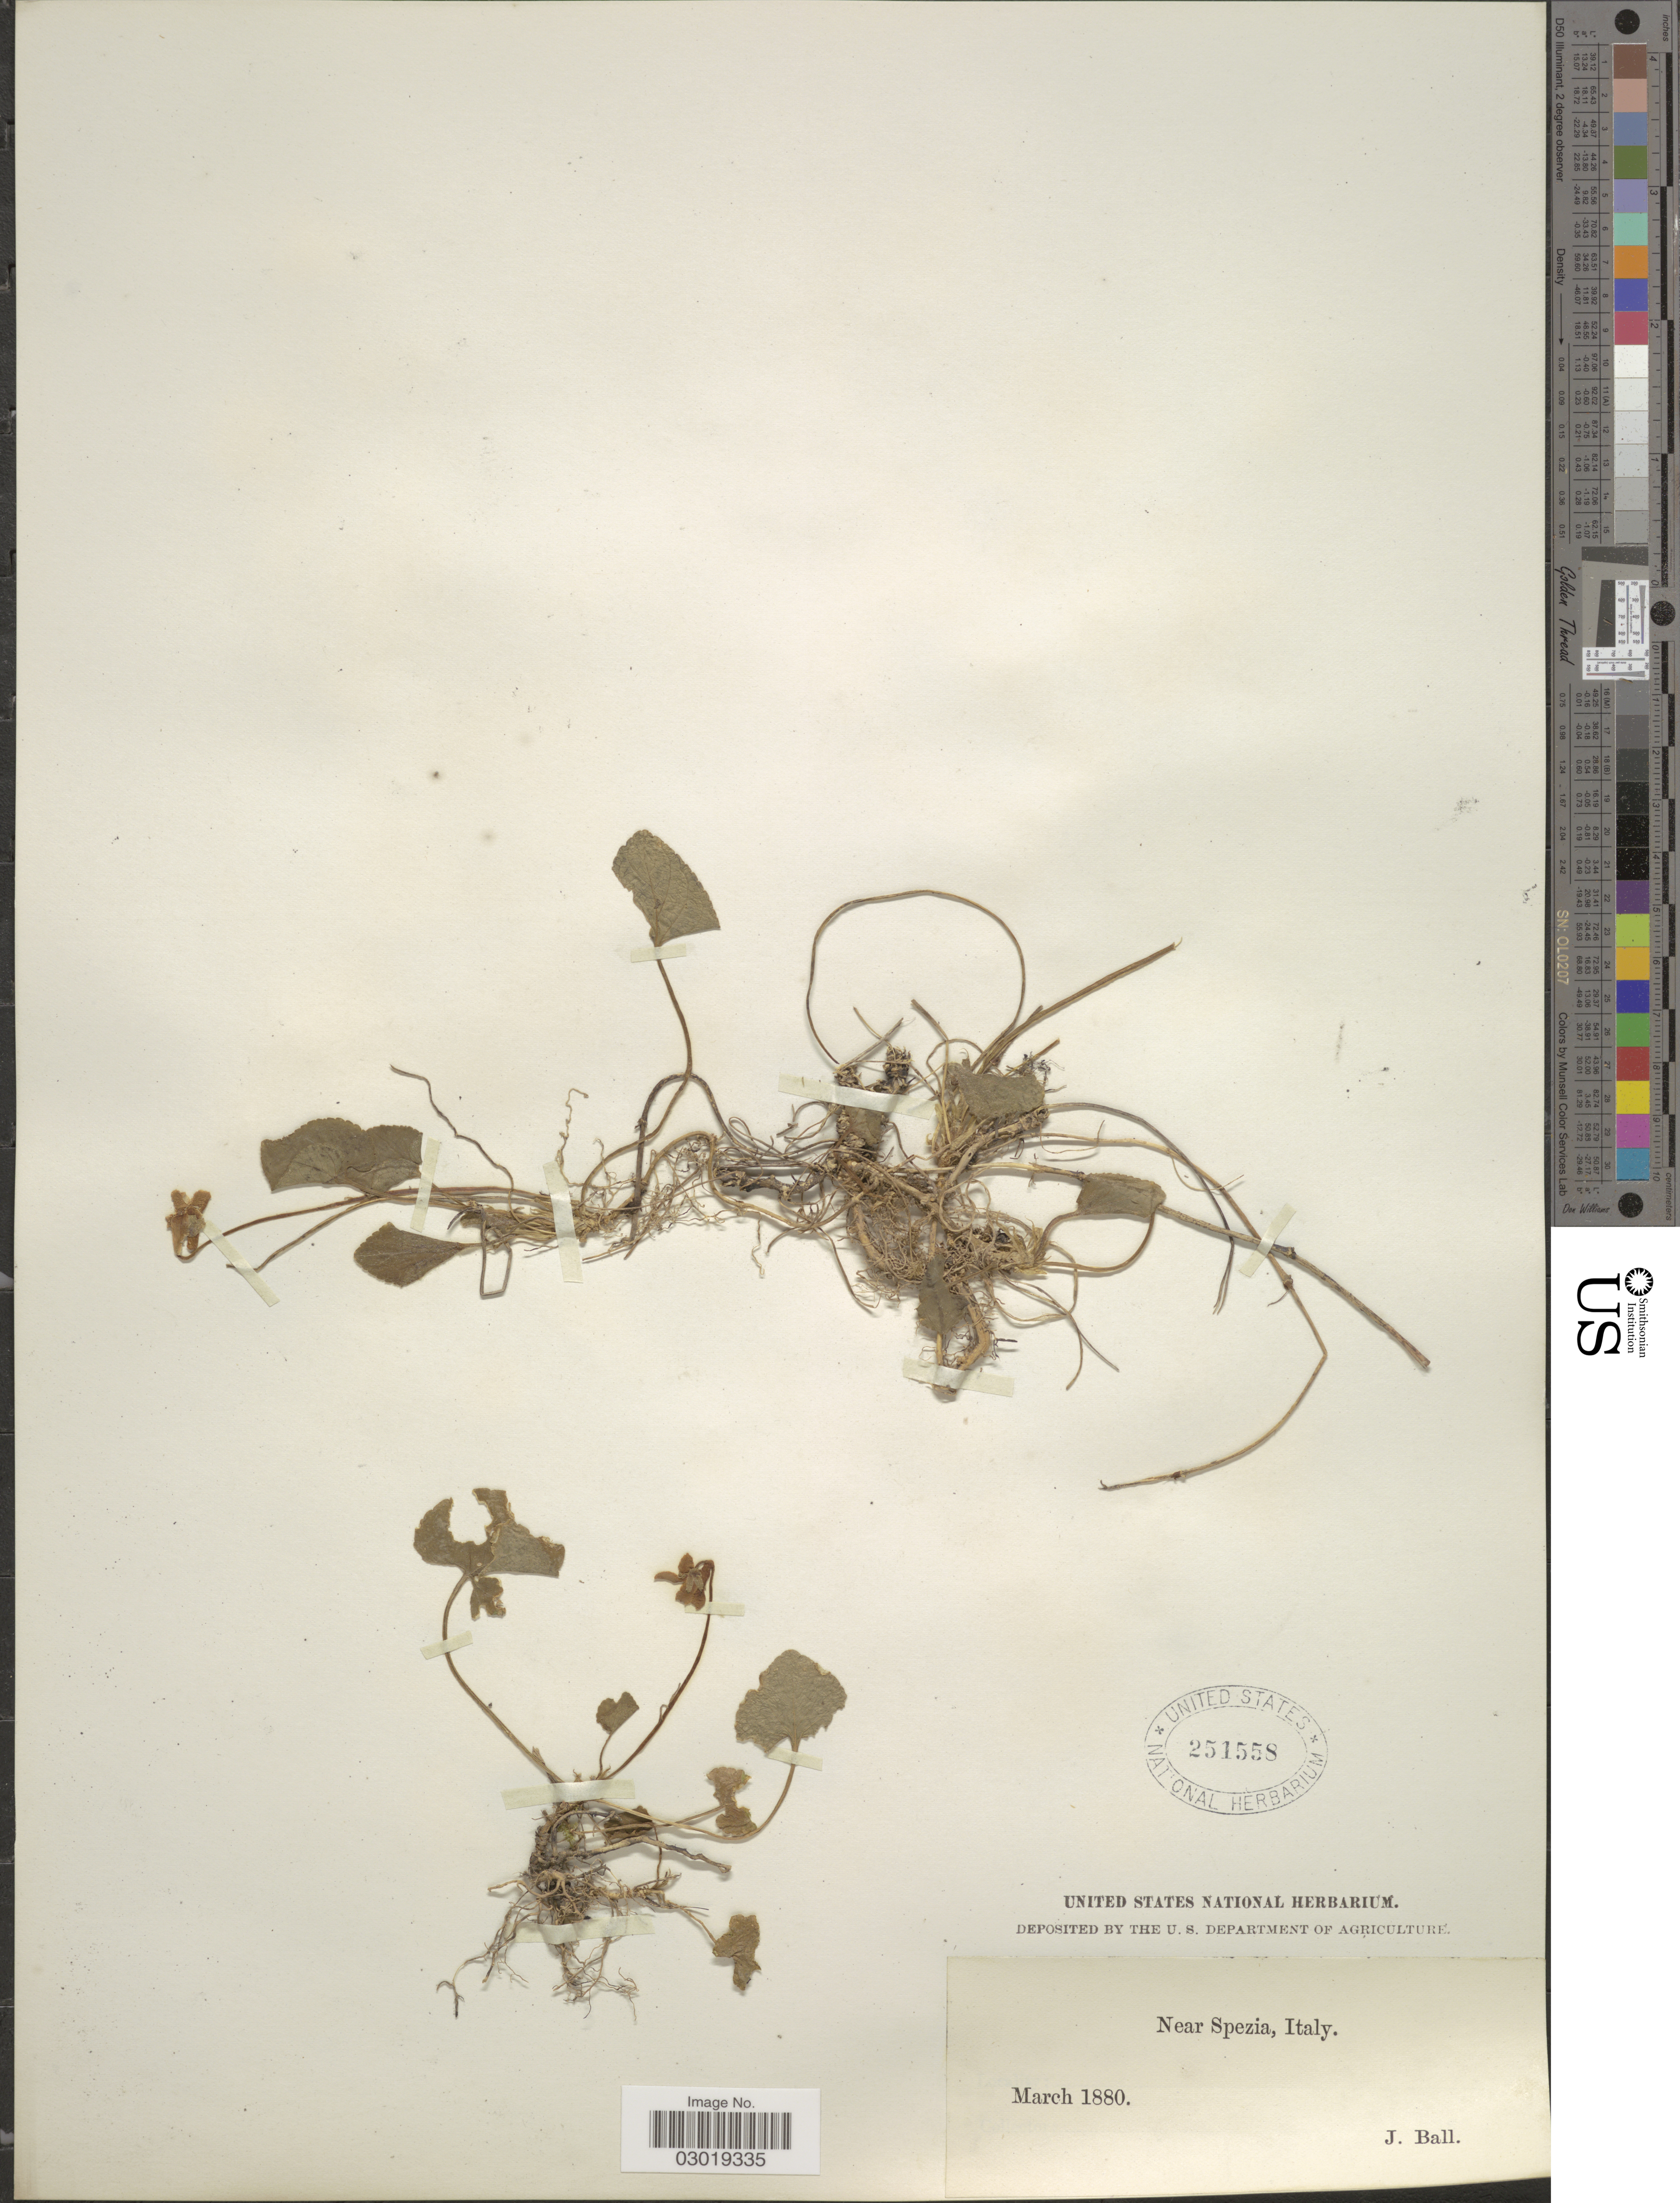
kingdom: Plantae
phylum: Tracheophyta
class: Magnoliopsida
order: Malpighiales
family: Violaceae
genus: Viola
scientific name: Viola sp.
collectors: J. Ball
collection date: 1880-03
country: Italy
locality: Near Spezia.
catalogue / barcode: US 251558